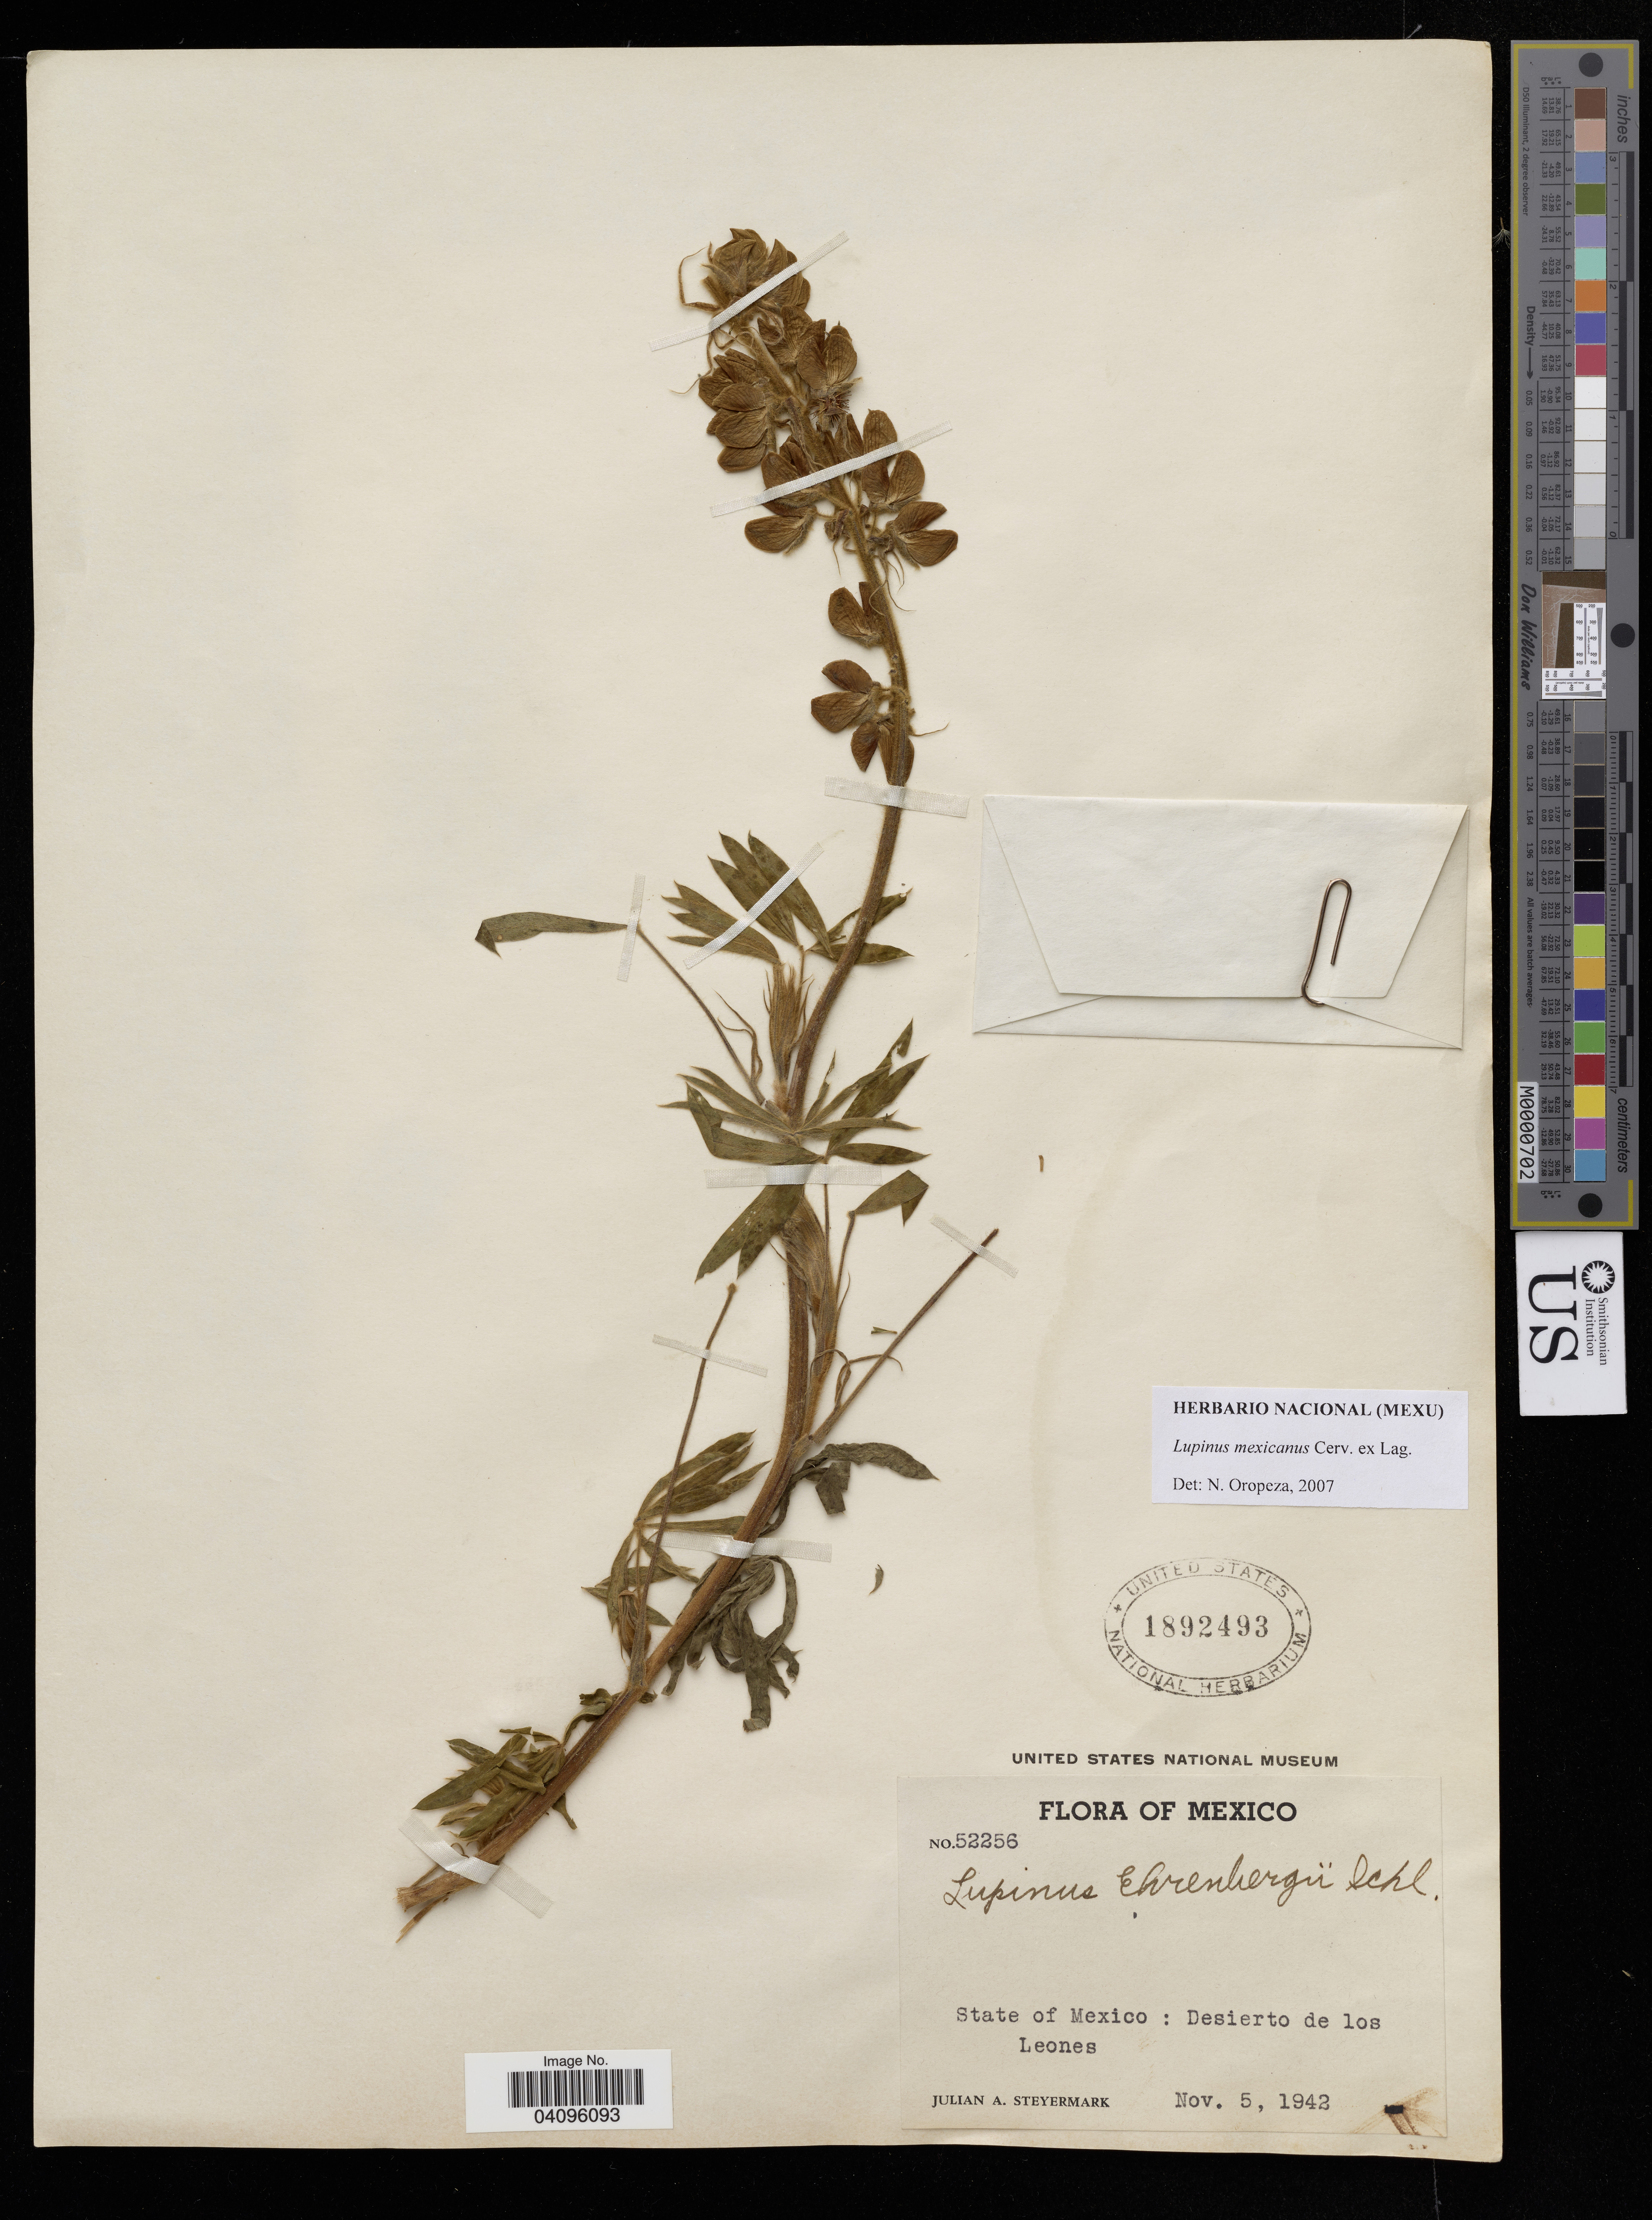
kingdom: Plantae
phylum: Tracheophyta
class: Magnoliopsida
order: Fabales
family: Fabaceae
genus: Lupinus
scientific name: Lupinus mexicanus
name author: Cerv. ex Lag.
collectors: J. Steyermark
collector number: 52256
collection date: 1942-11-05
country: Mexico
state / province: México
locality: Desierto de los Leones.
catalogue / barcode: US 1892493